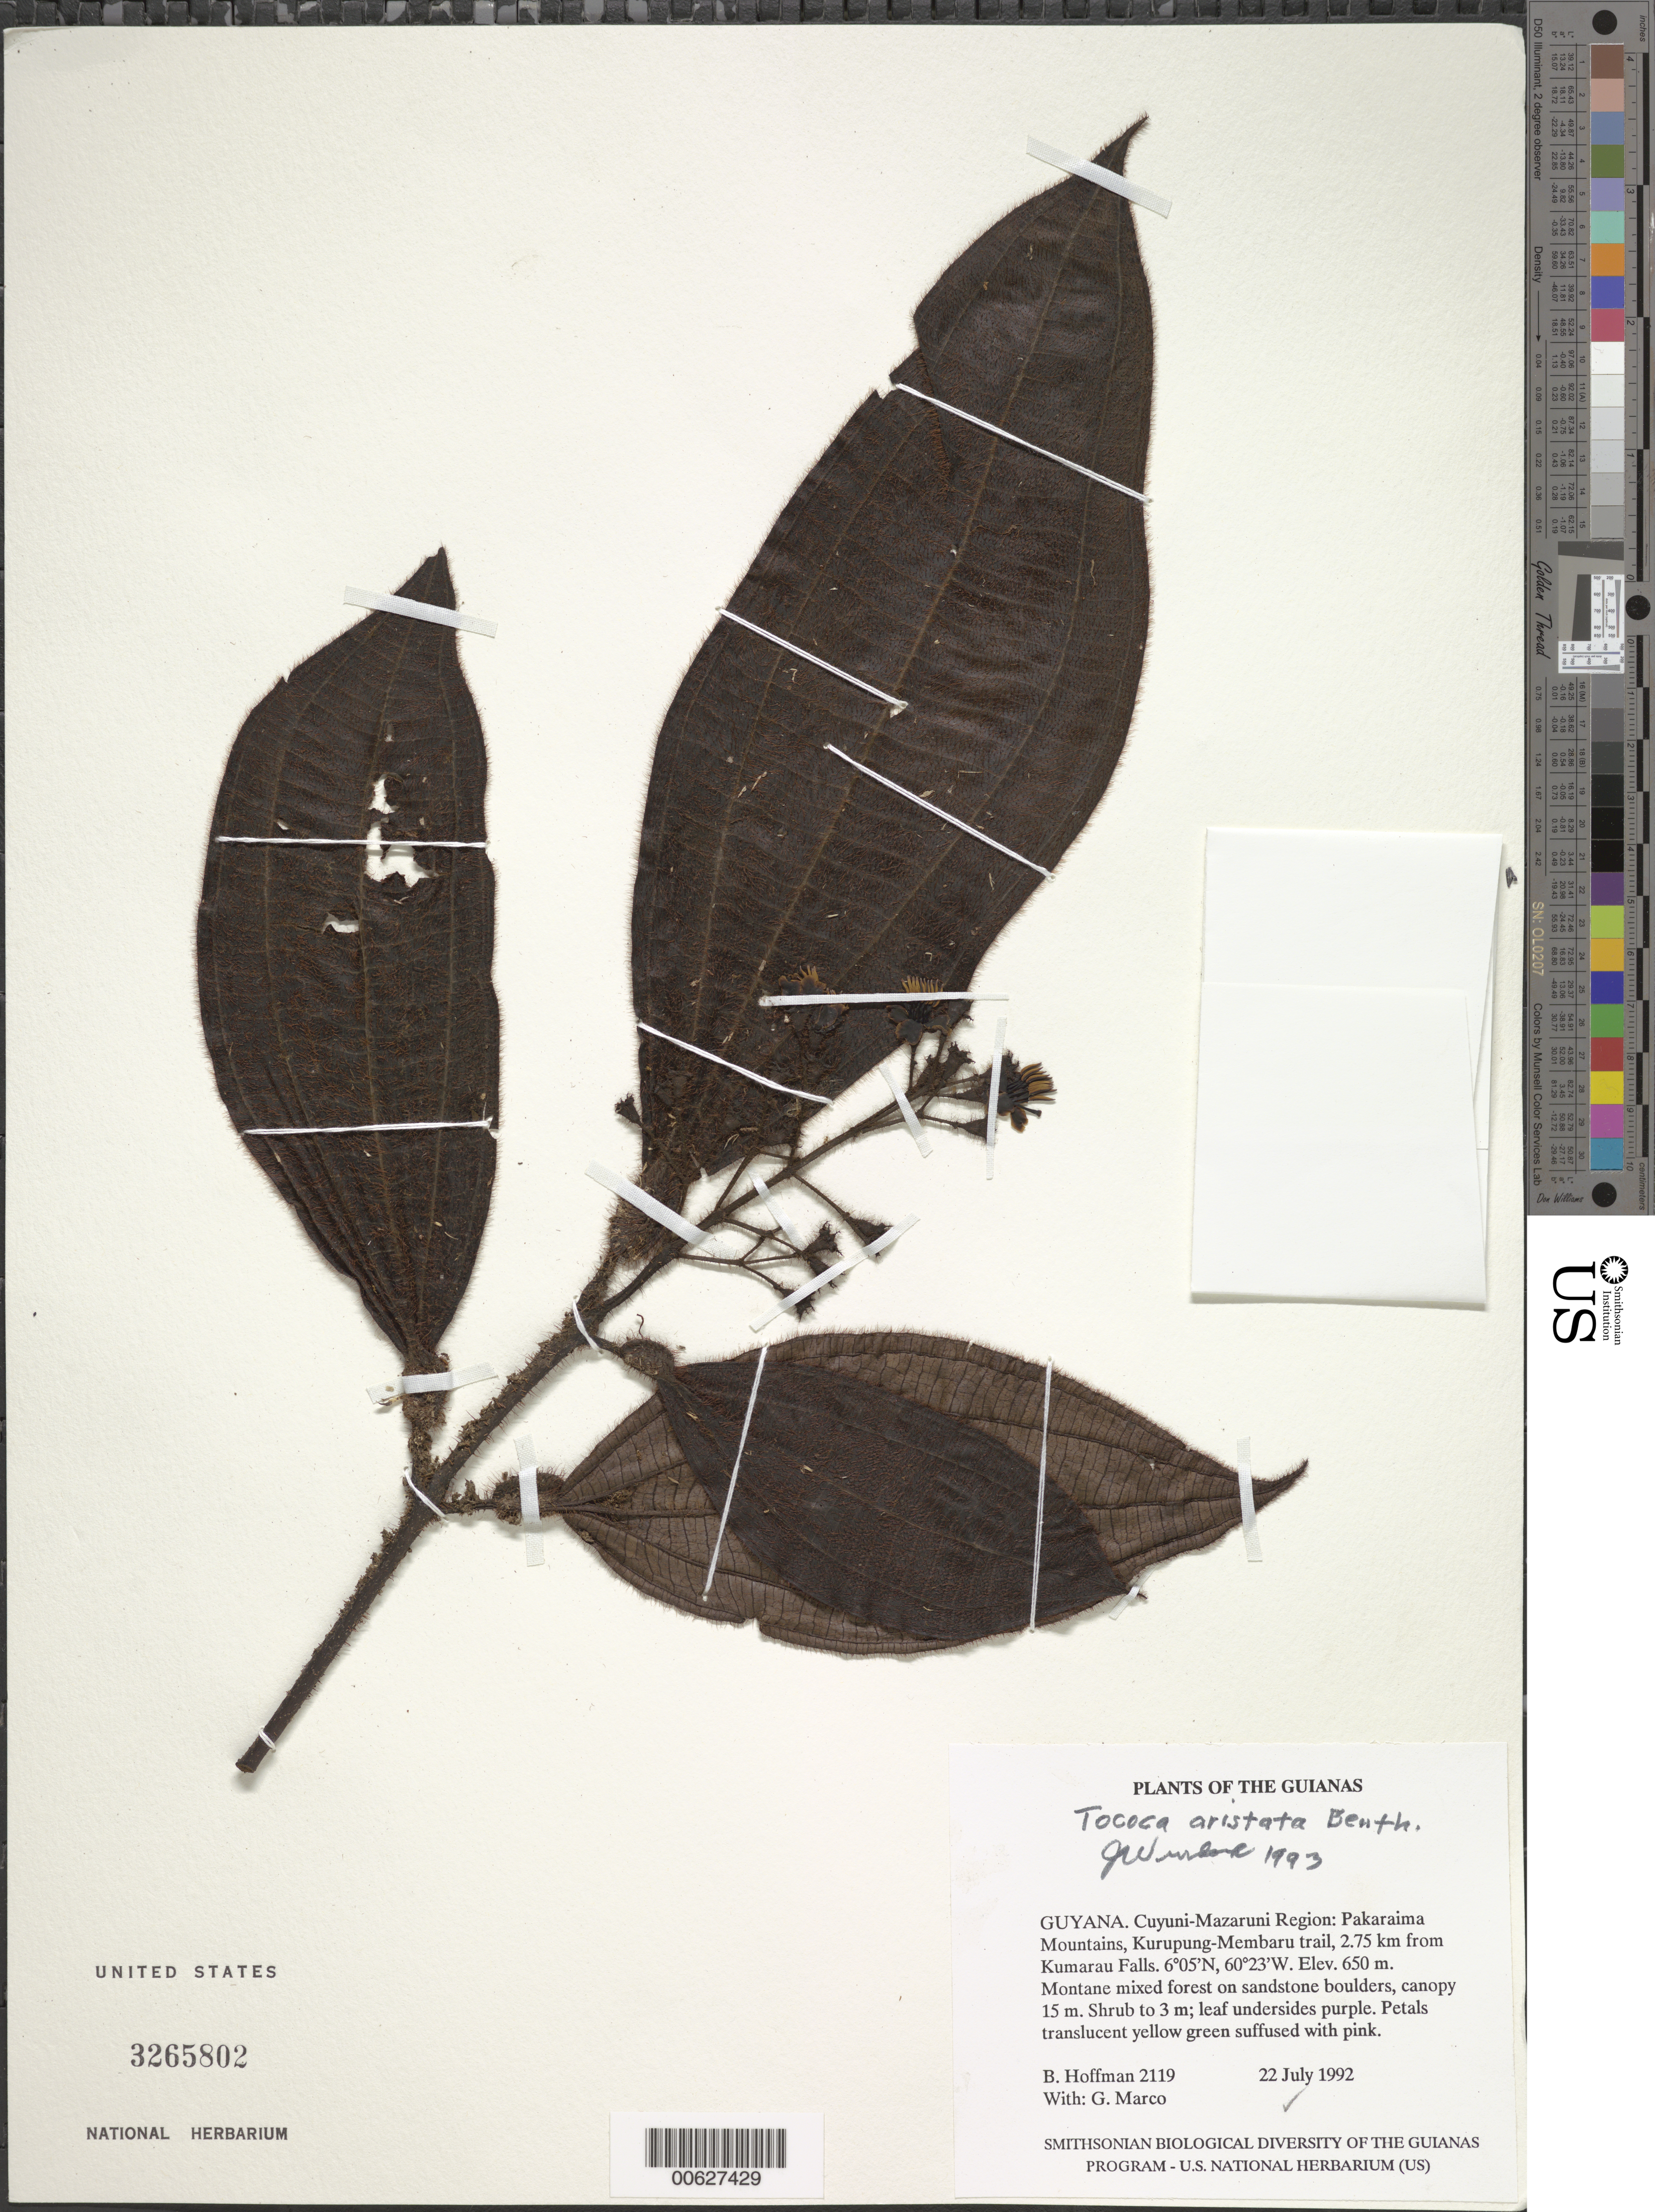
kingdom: Plantae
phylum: Tracheophyta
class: Magnoliopsida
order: Myrtales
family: Melastomataceae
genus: Tococa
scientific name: Tococa aristata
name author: Benth.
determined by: Wurdack, John J., (US), US (UNITED STATES)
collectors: B. Hoffman & G. Marco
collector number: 2119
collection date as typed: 22 July 1992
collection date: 1992-07-22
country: Guyana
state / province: Cuyuni-Mazaruni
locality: Pakaraima Mountains, Kurupung-Membaru trail, 2.75 km WSW from Kumarau Falls on Kurupung River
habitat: Montane mixed forest on sandstone boulders, canopy 15 m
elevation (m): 650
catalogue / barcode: US 3265802